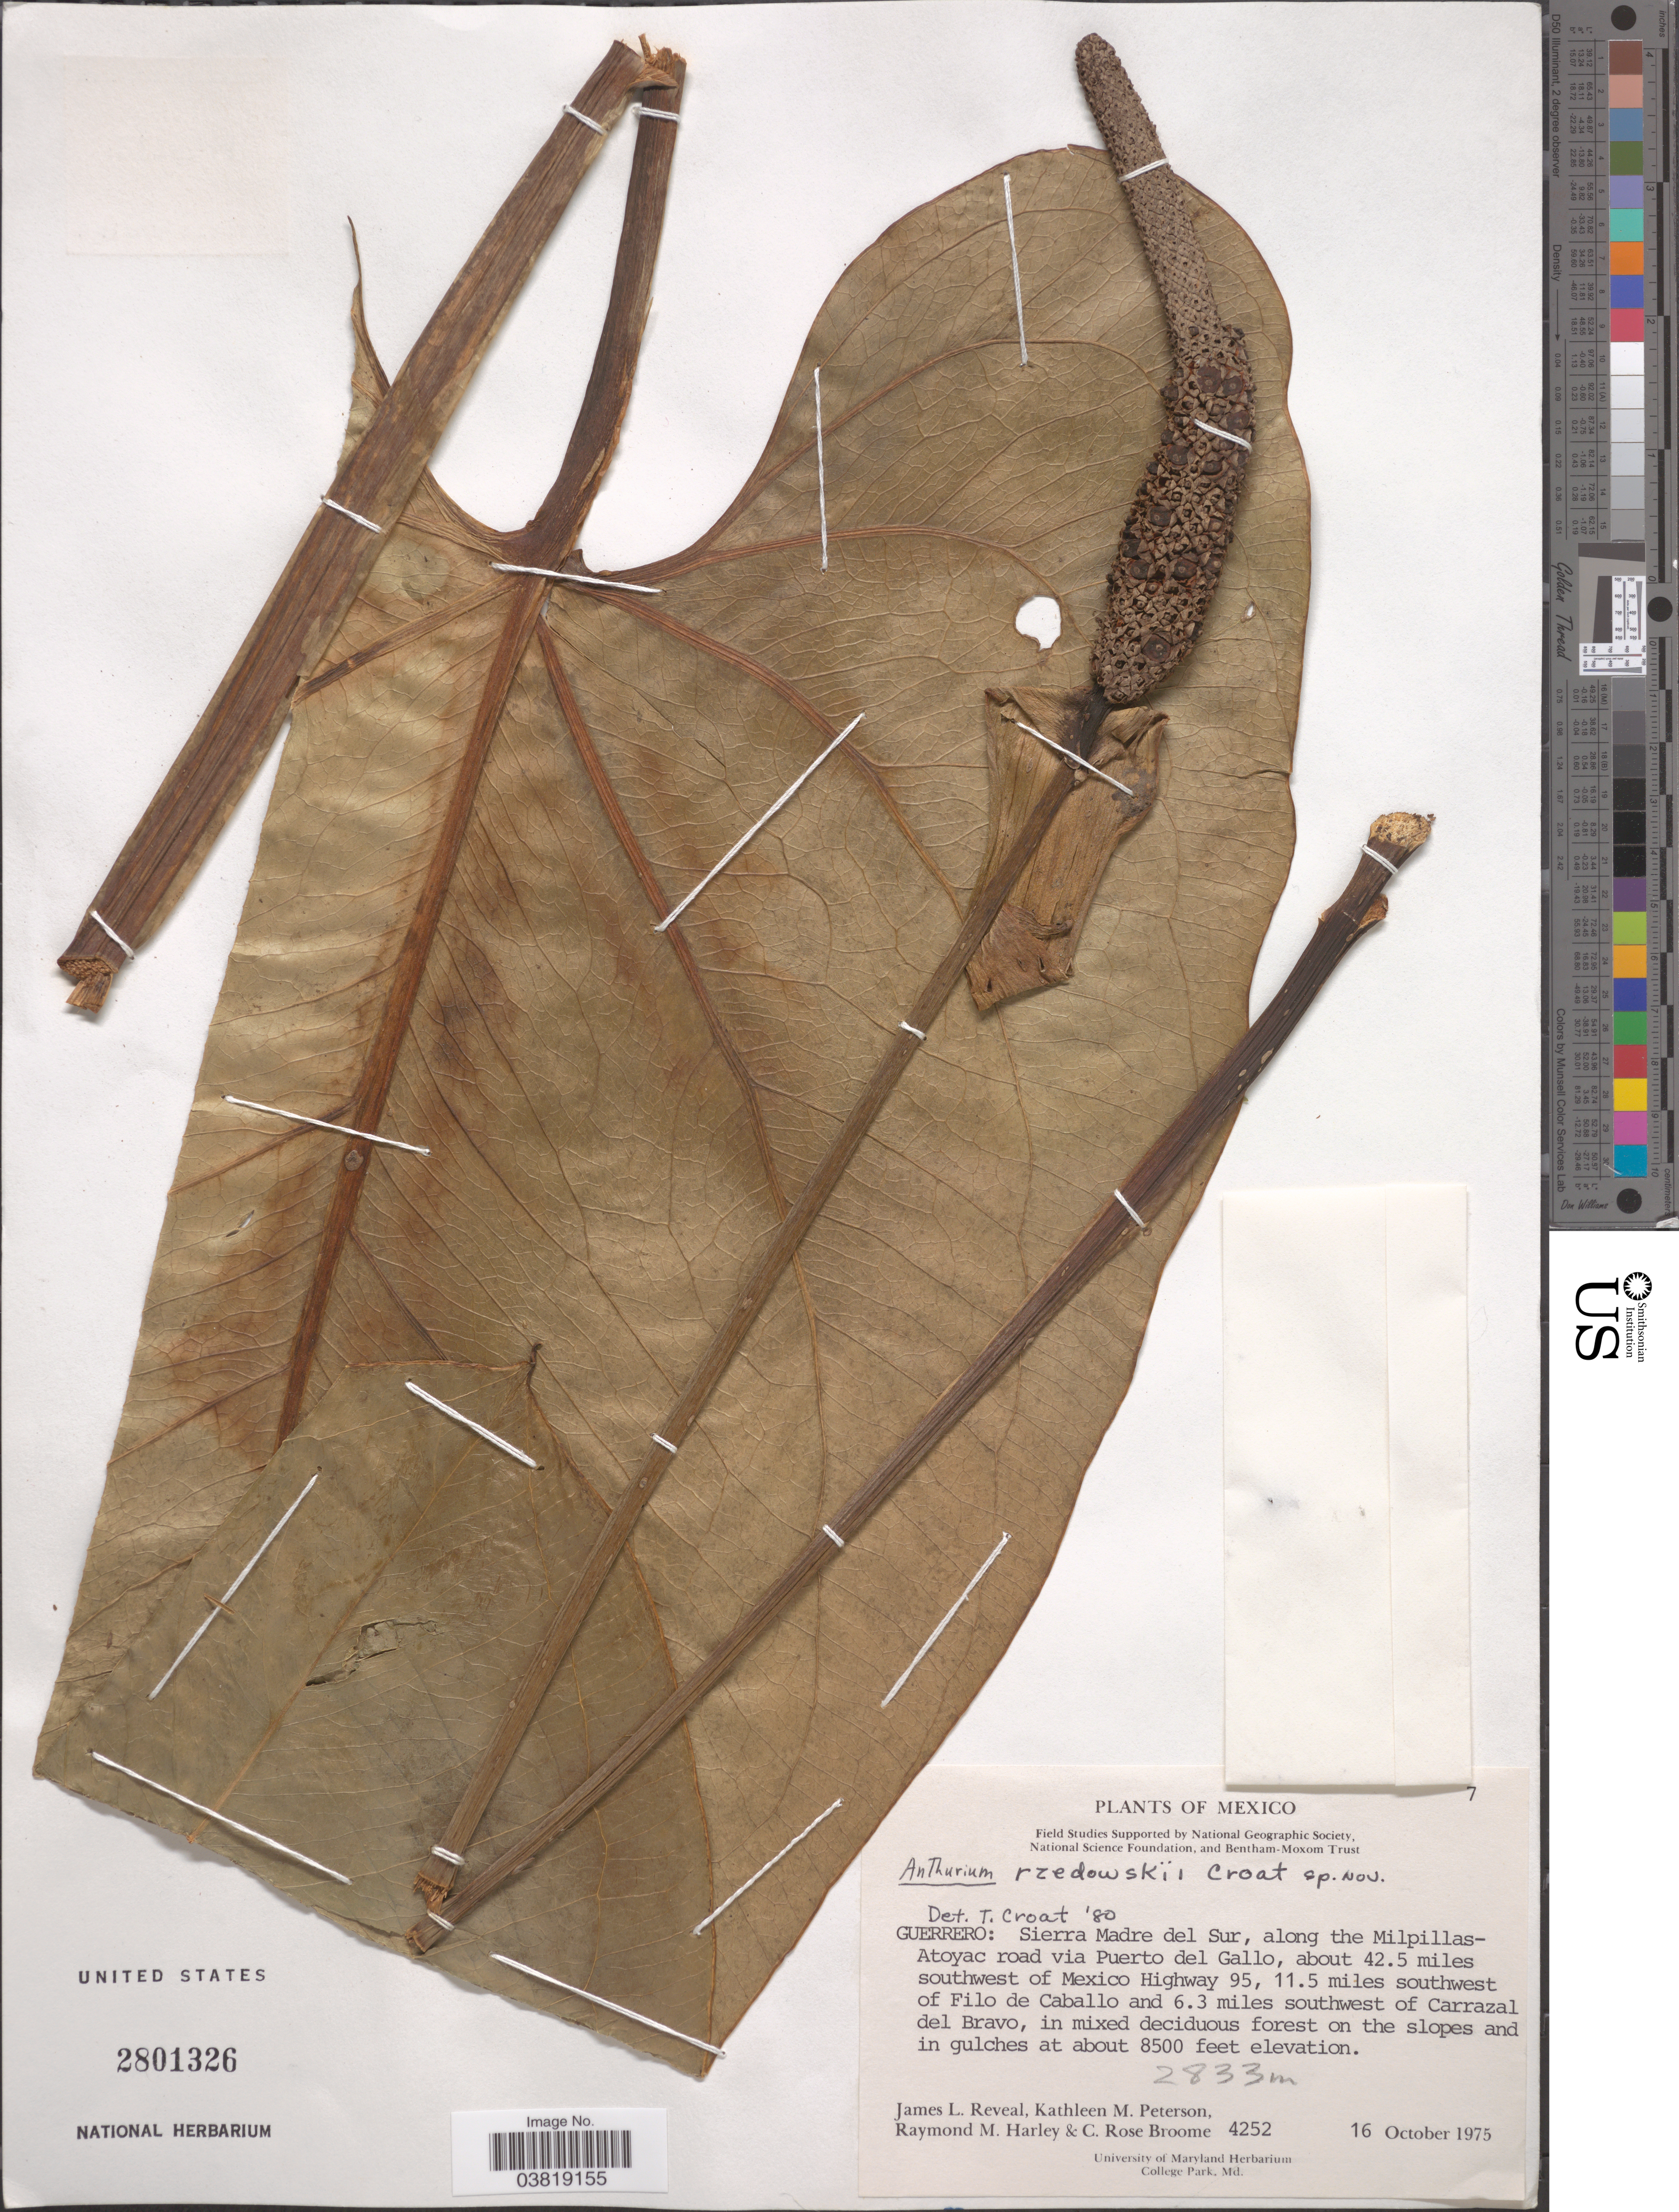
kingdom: Plantae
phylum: Tracheophyta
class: Liliopsida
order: Alismatales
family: Araceae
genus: Anthurium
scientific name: Anthurium rzedowskii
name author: Croat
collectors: J. L. Reveal, K. Peterson, R. M. Harley & C. R. Broome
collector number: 4252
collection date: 1975-10-16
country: Mexico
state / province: Guerrero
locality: Sierra Madre del Sur, along the Milpillas-Atoyac road via Puerto del Gallo, about 42.5 miles southwest of Mexico Highway 95, 11.5 miles southwest of Filo de Caballo and 6.3 miles southwest of Cazarral del Bravo. On the slopes and in gulches.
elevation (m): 2591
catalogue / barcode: US 2801326